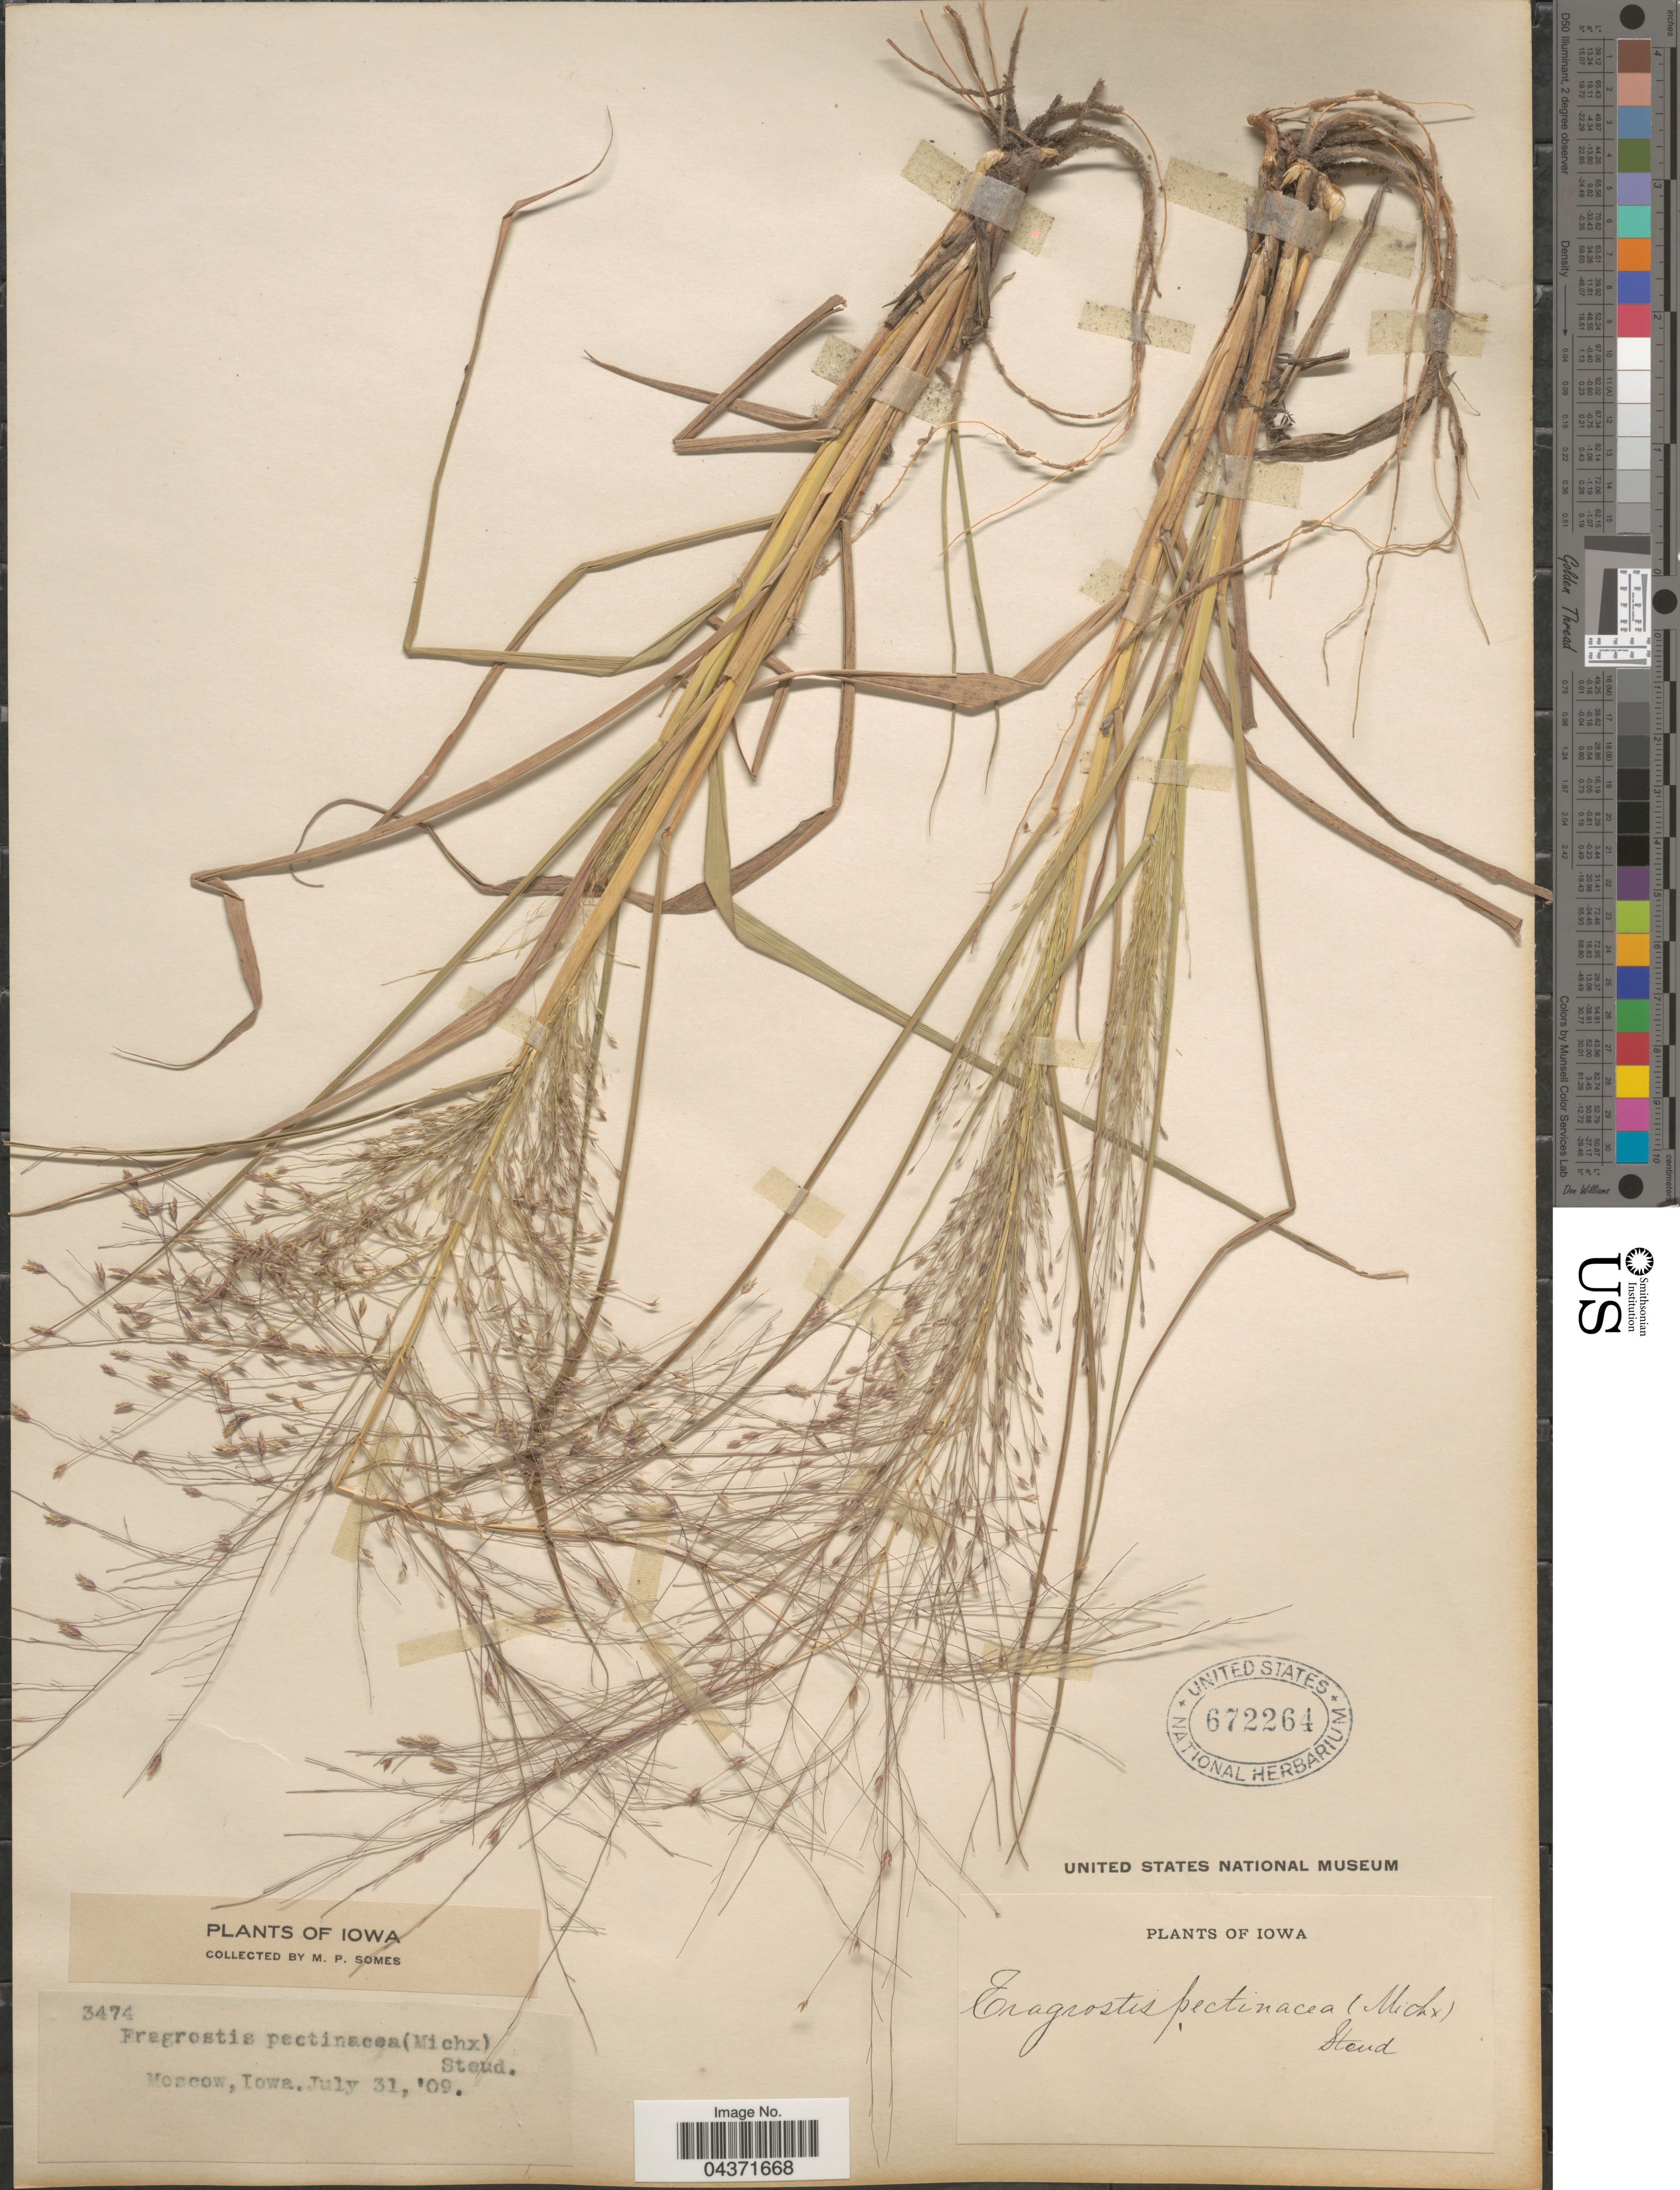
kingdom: Plantae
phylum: Tracheophyta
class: Liliopsida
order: Poales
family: Poaceae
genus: Eragrostis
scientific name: Eragrostis spectabilis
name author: (Pursh) Steud.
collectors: M. Somes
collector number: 3474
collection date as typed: Transcribed d/m/y: 31/7/9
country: United States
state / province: Iowa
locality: Moscow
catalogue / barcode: US 672264